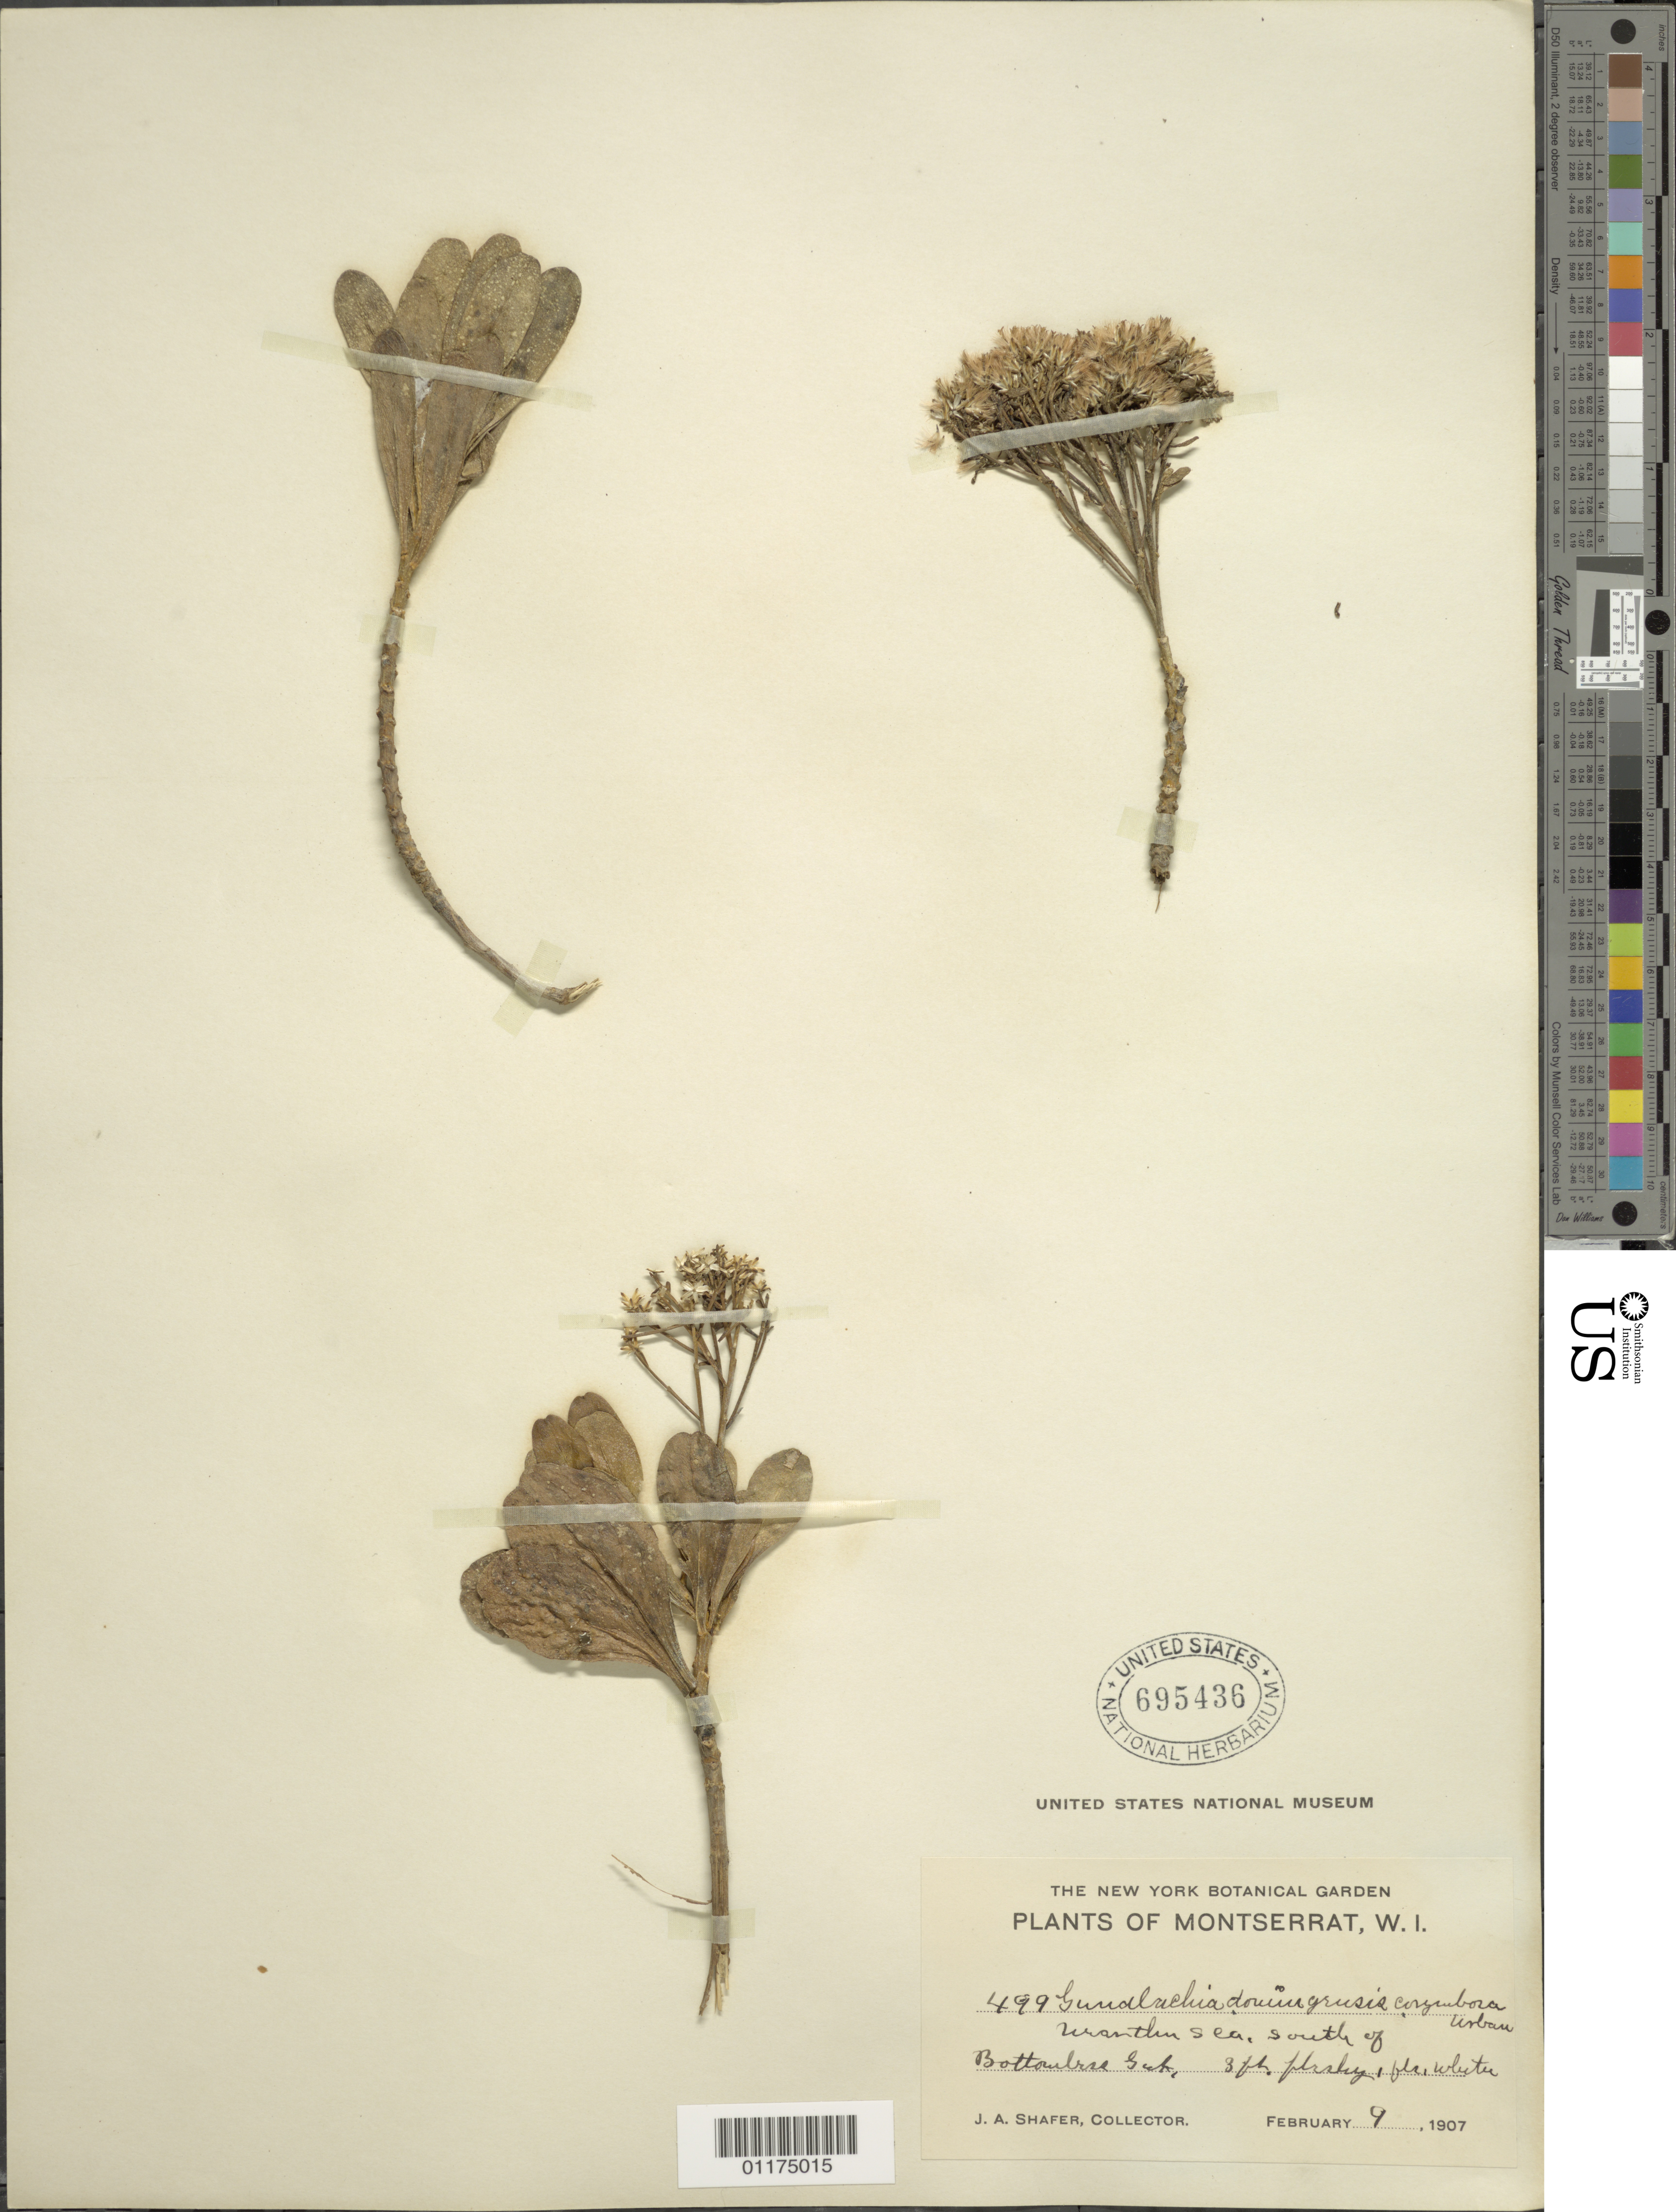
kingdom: Plantae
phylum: Tracheophyta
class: Magnoliopsida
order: Asterales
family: Asteraceae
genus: Gundlachia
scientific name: Gundlachia corymbosa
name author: (Urb.) Britton ex Bold.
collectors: J. A. Shafer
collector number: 499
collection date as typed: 09 Feb 1907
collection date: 1907-02-09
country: Montserrat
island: Montserrat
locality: -- sea, south of Bottombre Sut,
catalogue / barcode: US 695436